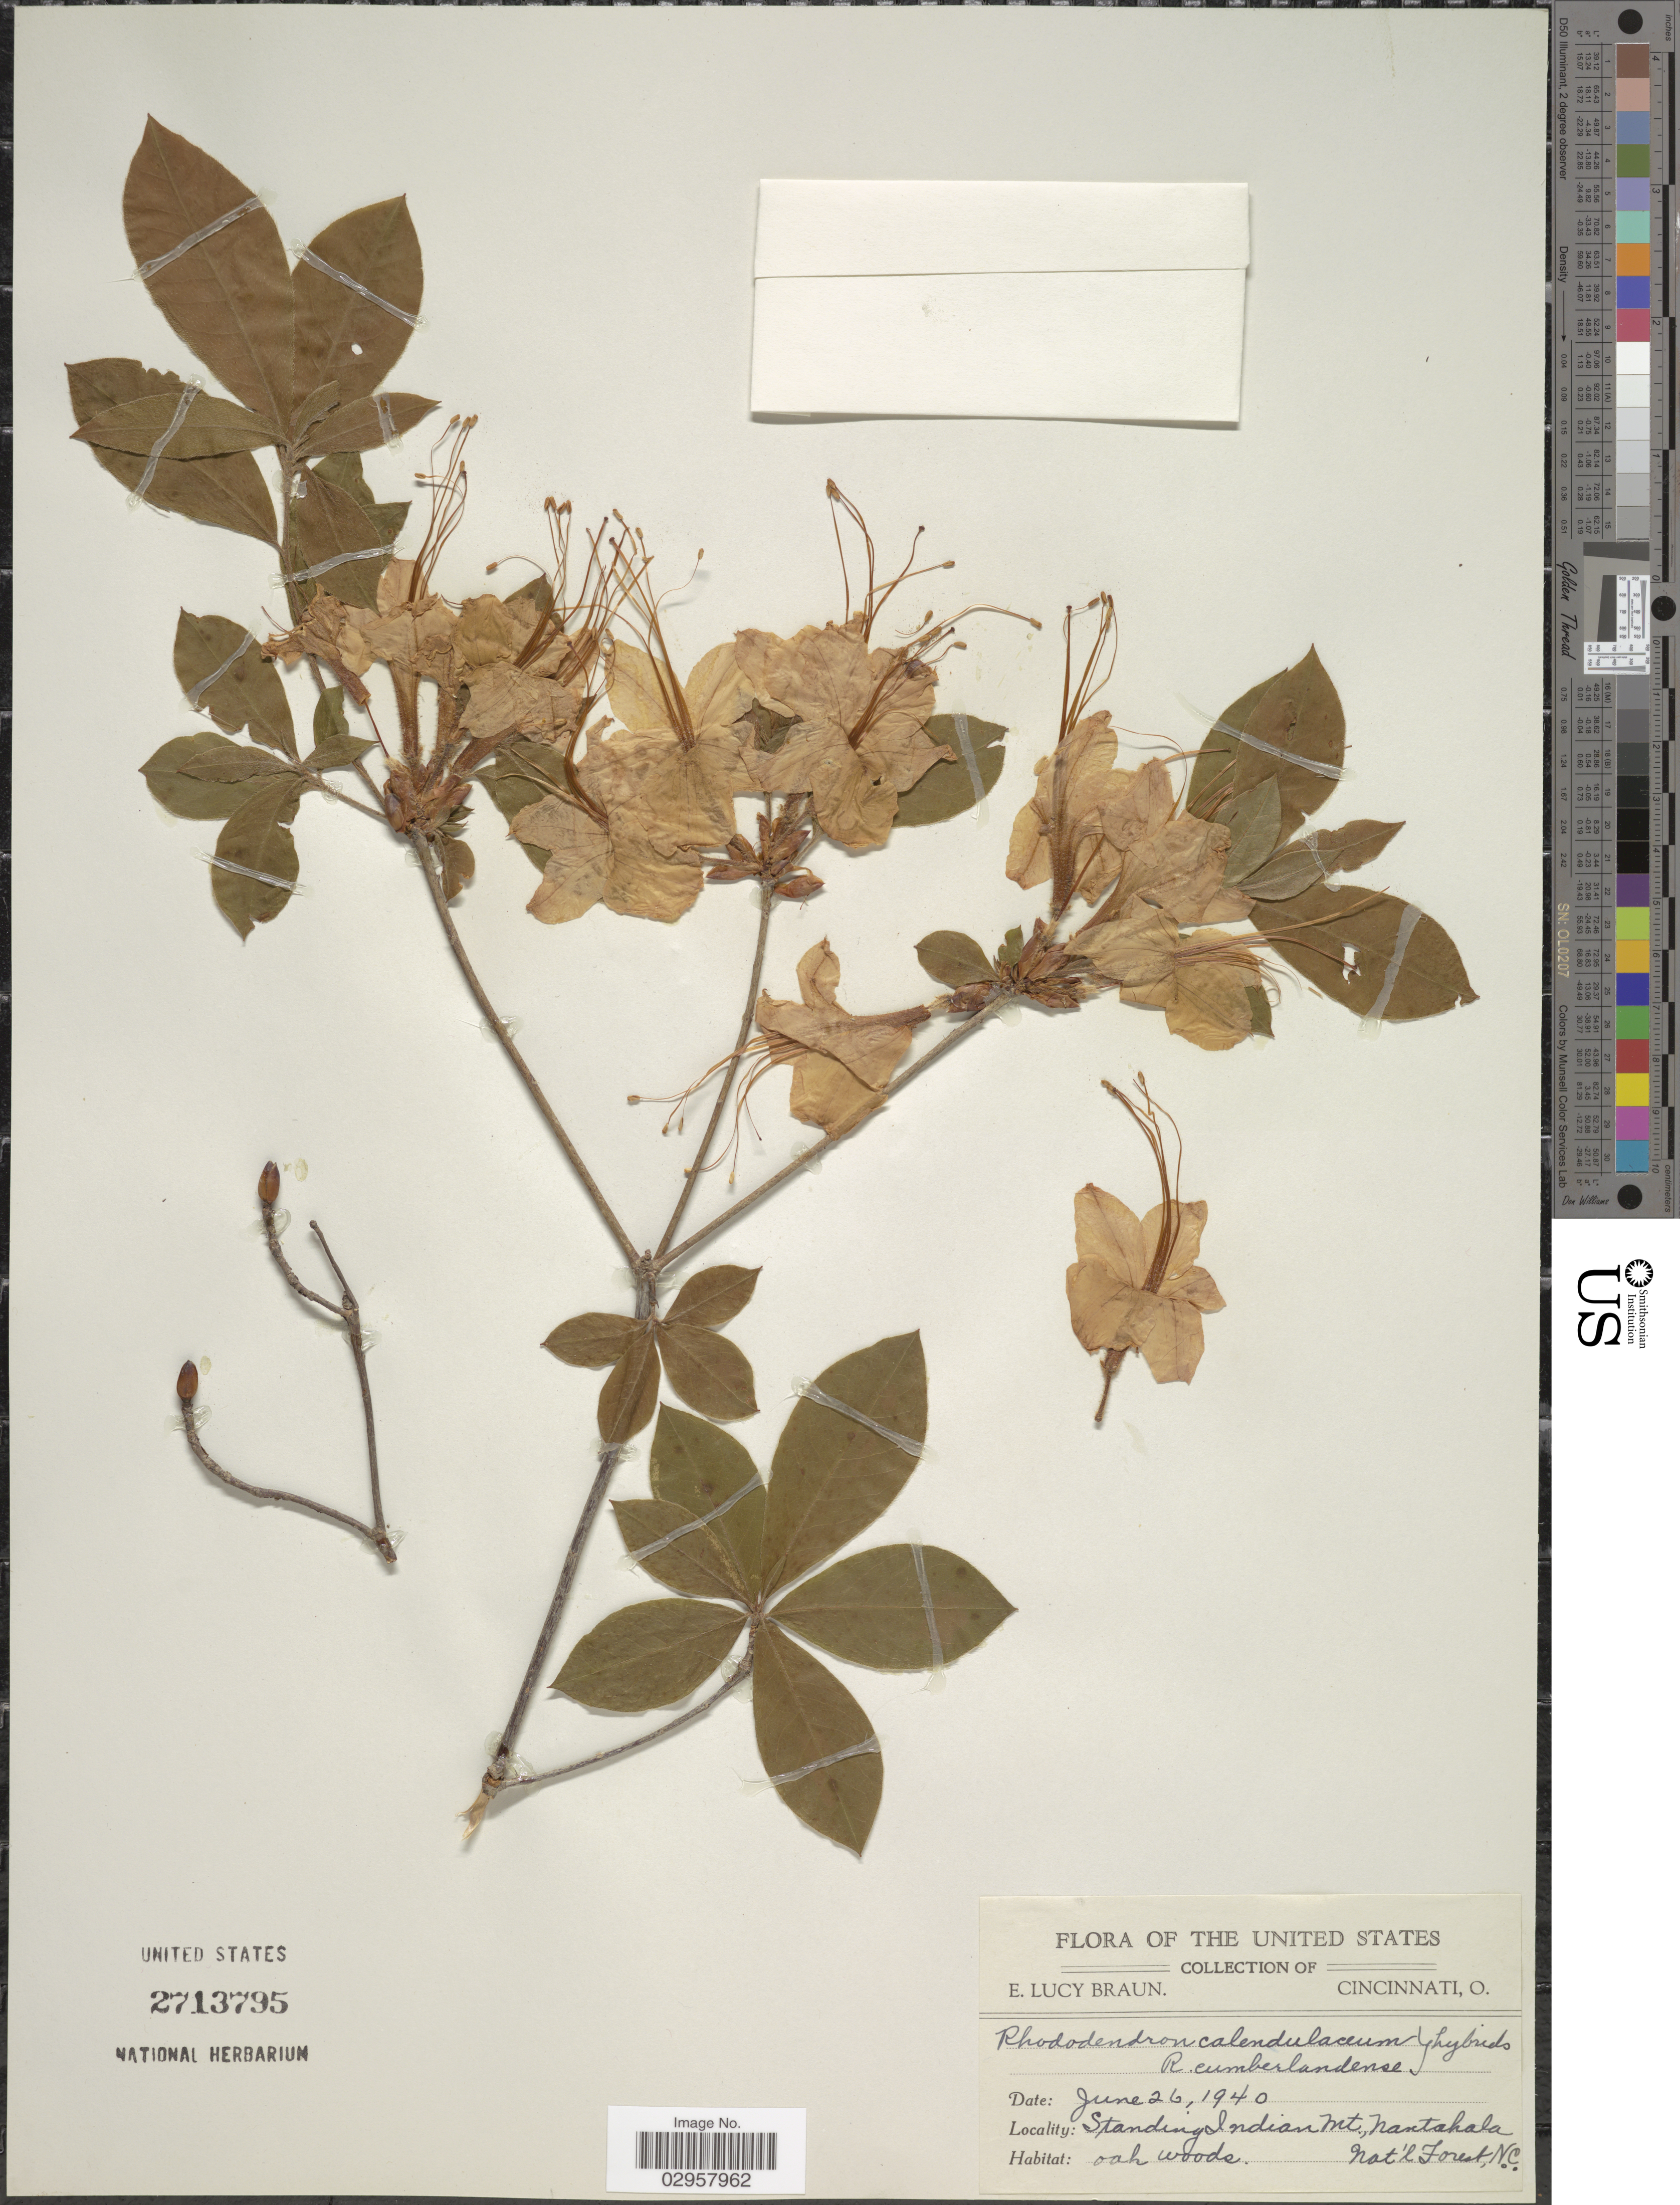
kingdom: Plantae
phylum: Tracheophyta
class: Magnoliopsida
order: Ericales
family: Ericaceae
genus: Rhododendron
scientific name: Rhododendron calendulaceum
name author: (Michx.) Torr.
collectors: E. L. Braun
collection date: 1940-06-26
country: United States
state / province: North Carolina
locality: Standing Indian Mt., Nantahala Nat'l Forest.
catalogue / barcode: US 2713795